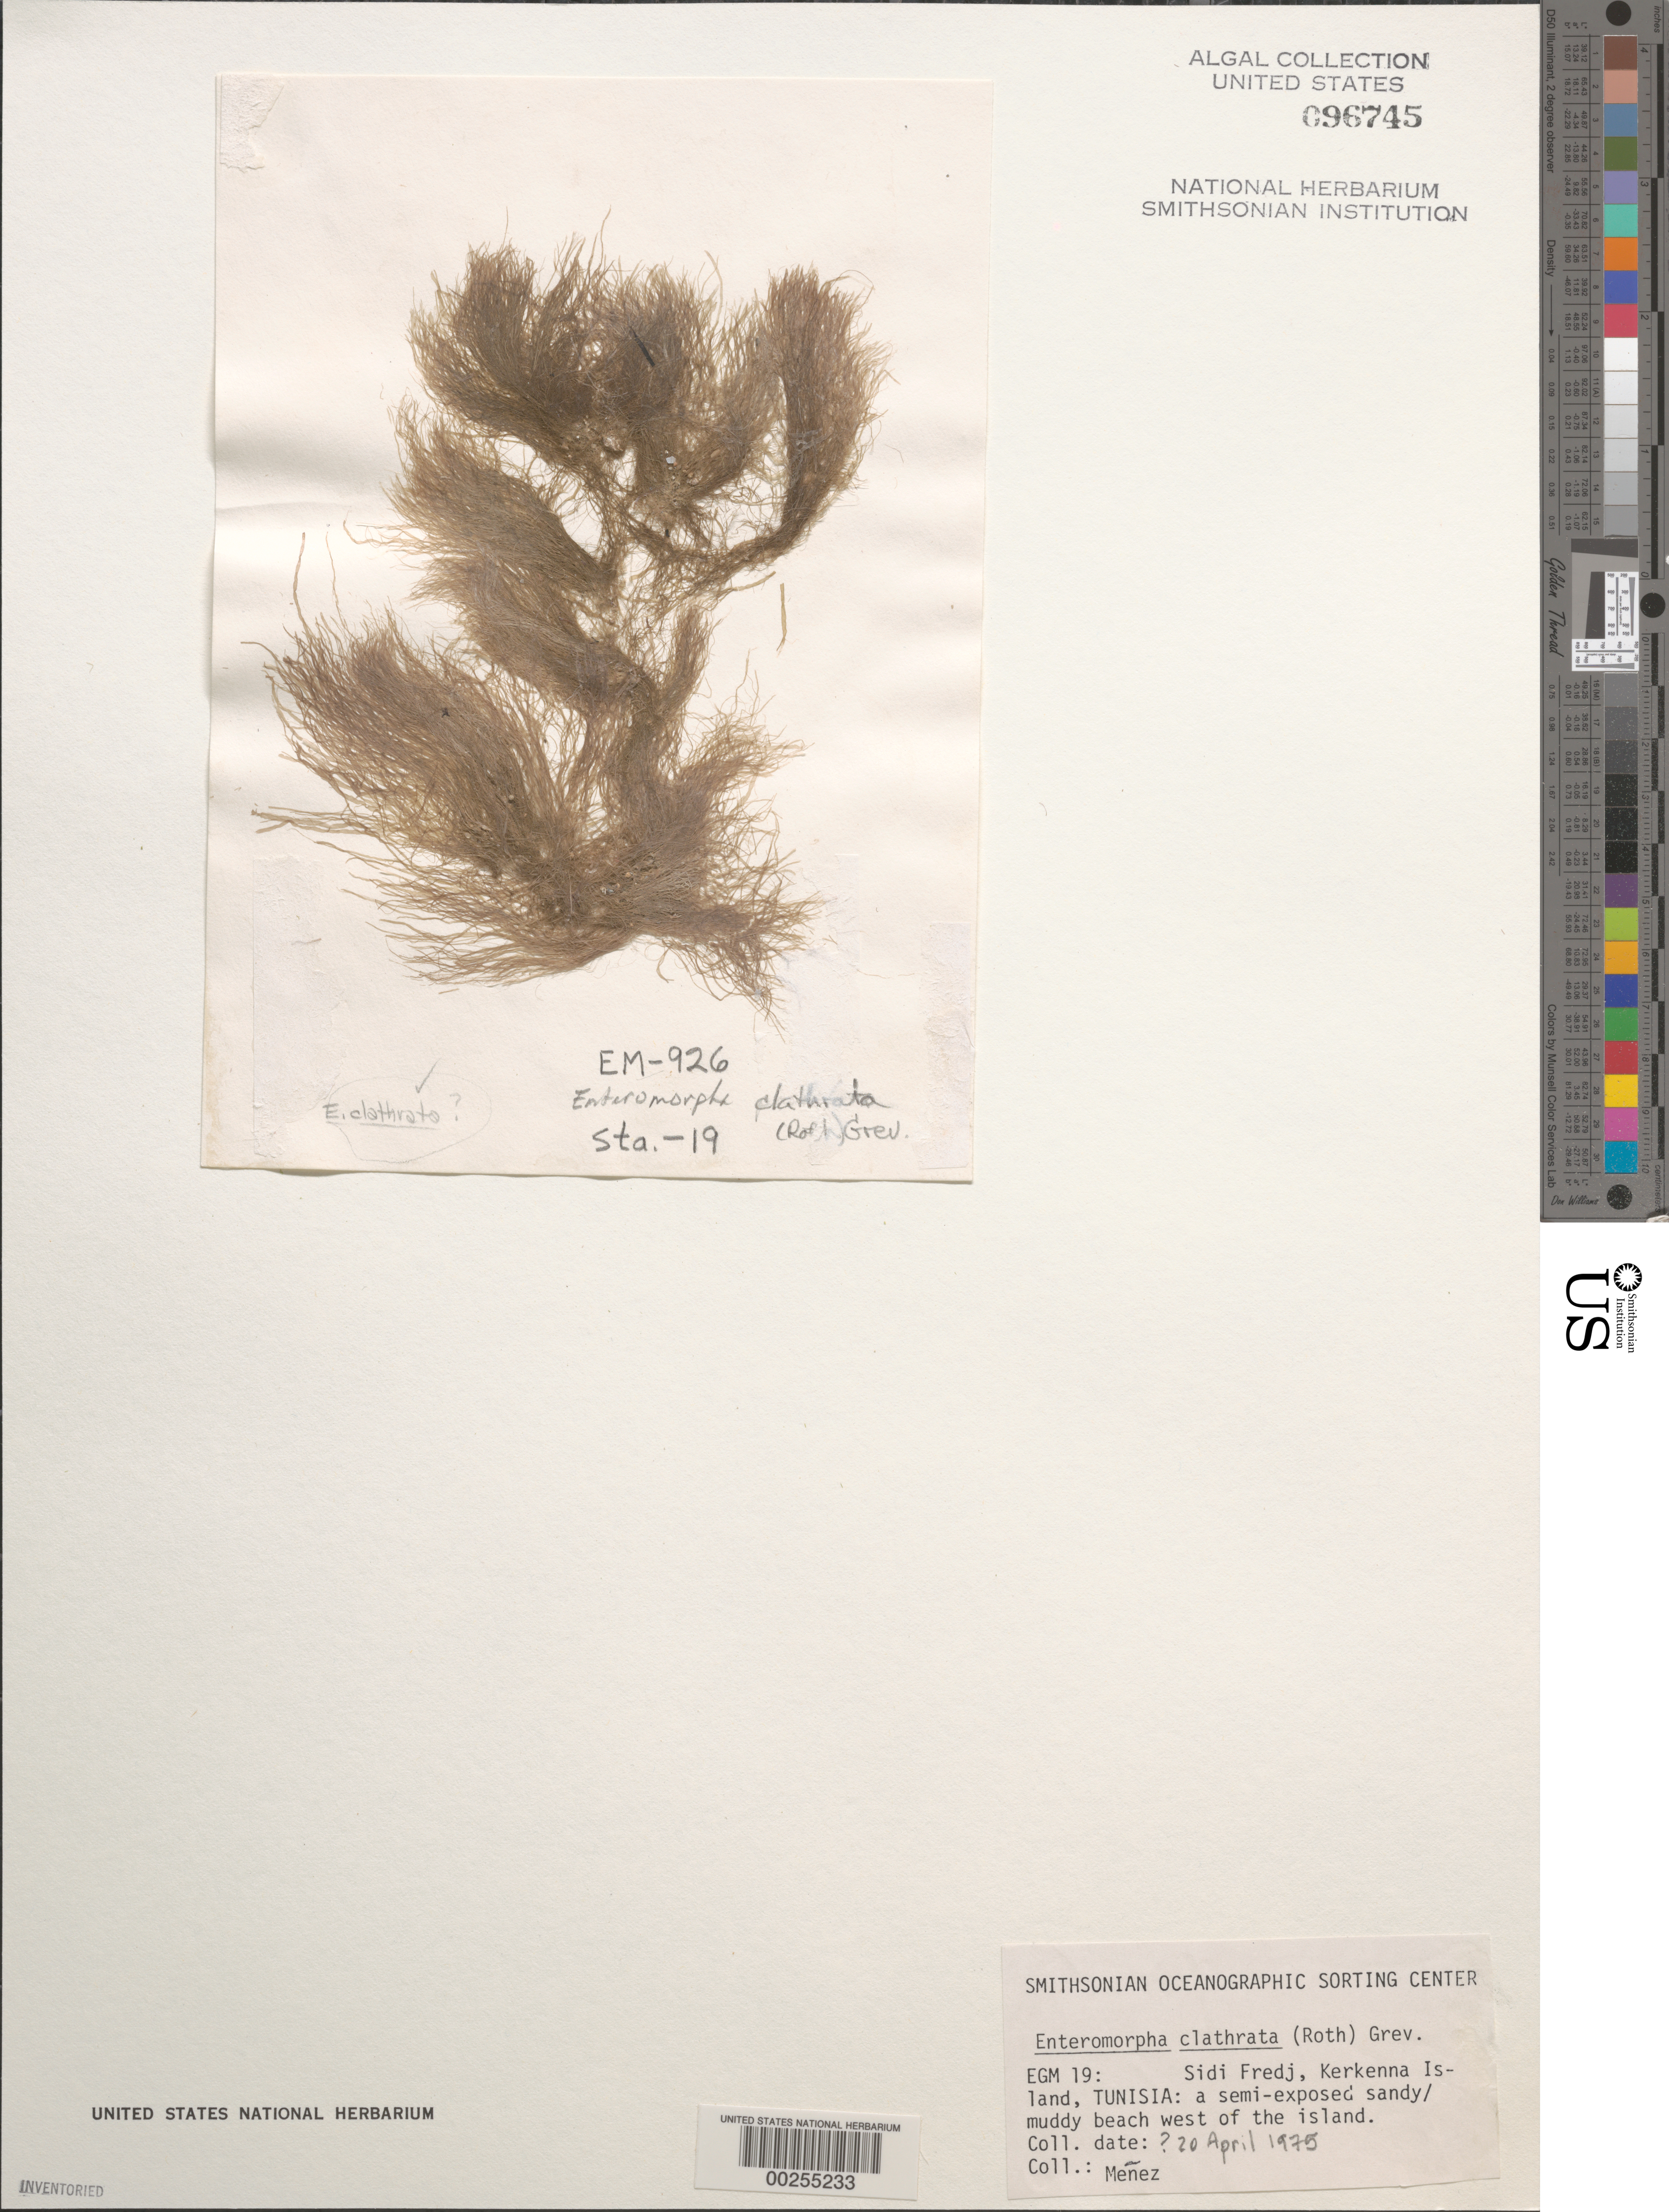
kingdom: Plantae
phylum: Chlorophyta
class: Ulvophyceae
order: Ulvales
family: Ulvaceae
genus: Ulva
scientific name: Ulva linza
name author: L.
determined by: Algae name updating Project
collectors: Meñez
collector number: EGM 19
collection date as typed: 20 Apr 1975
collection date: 1975-04-20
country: Tunisia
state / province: Sfax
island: Kerkenna Island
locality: Sidi Fredj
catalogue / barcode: US 96745